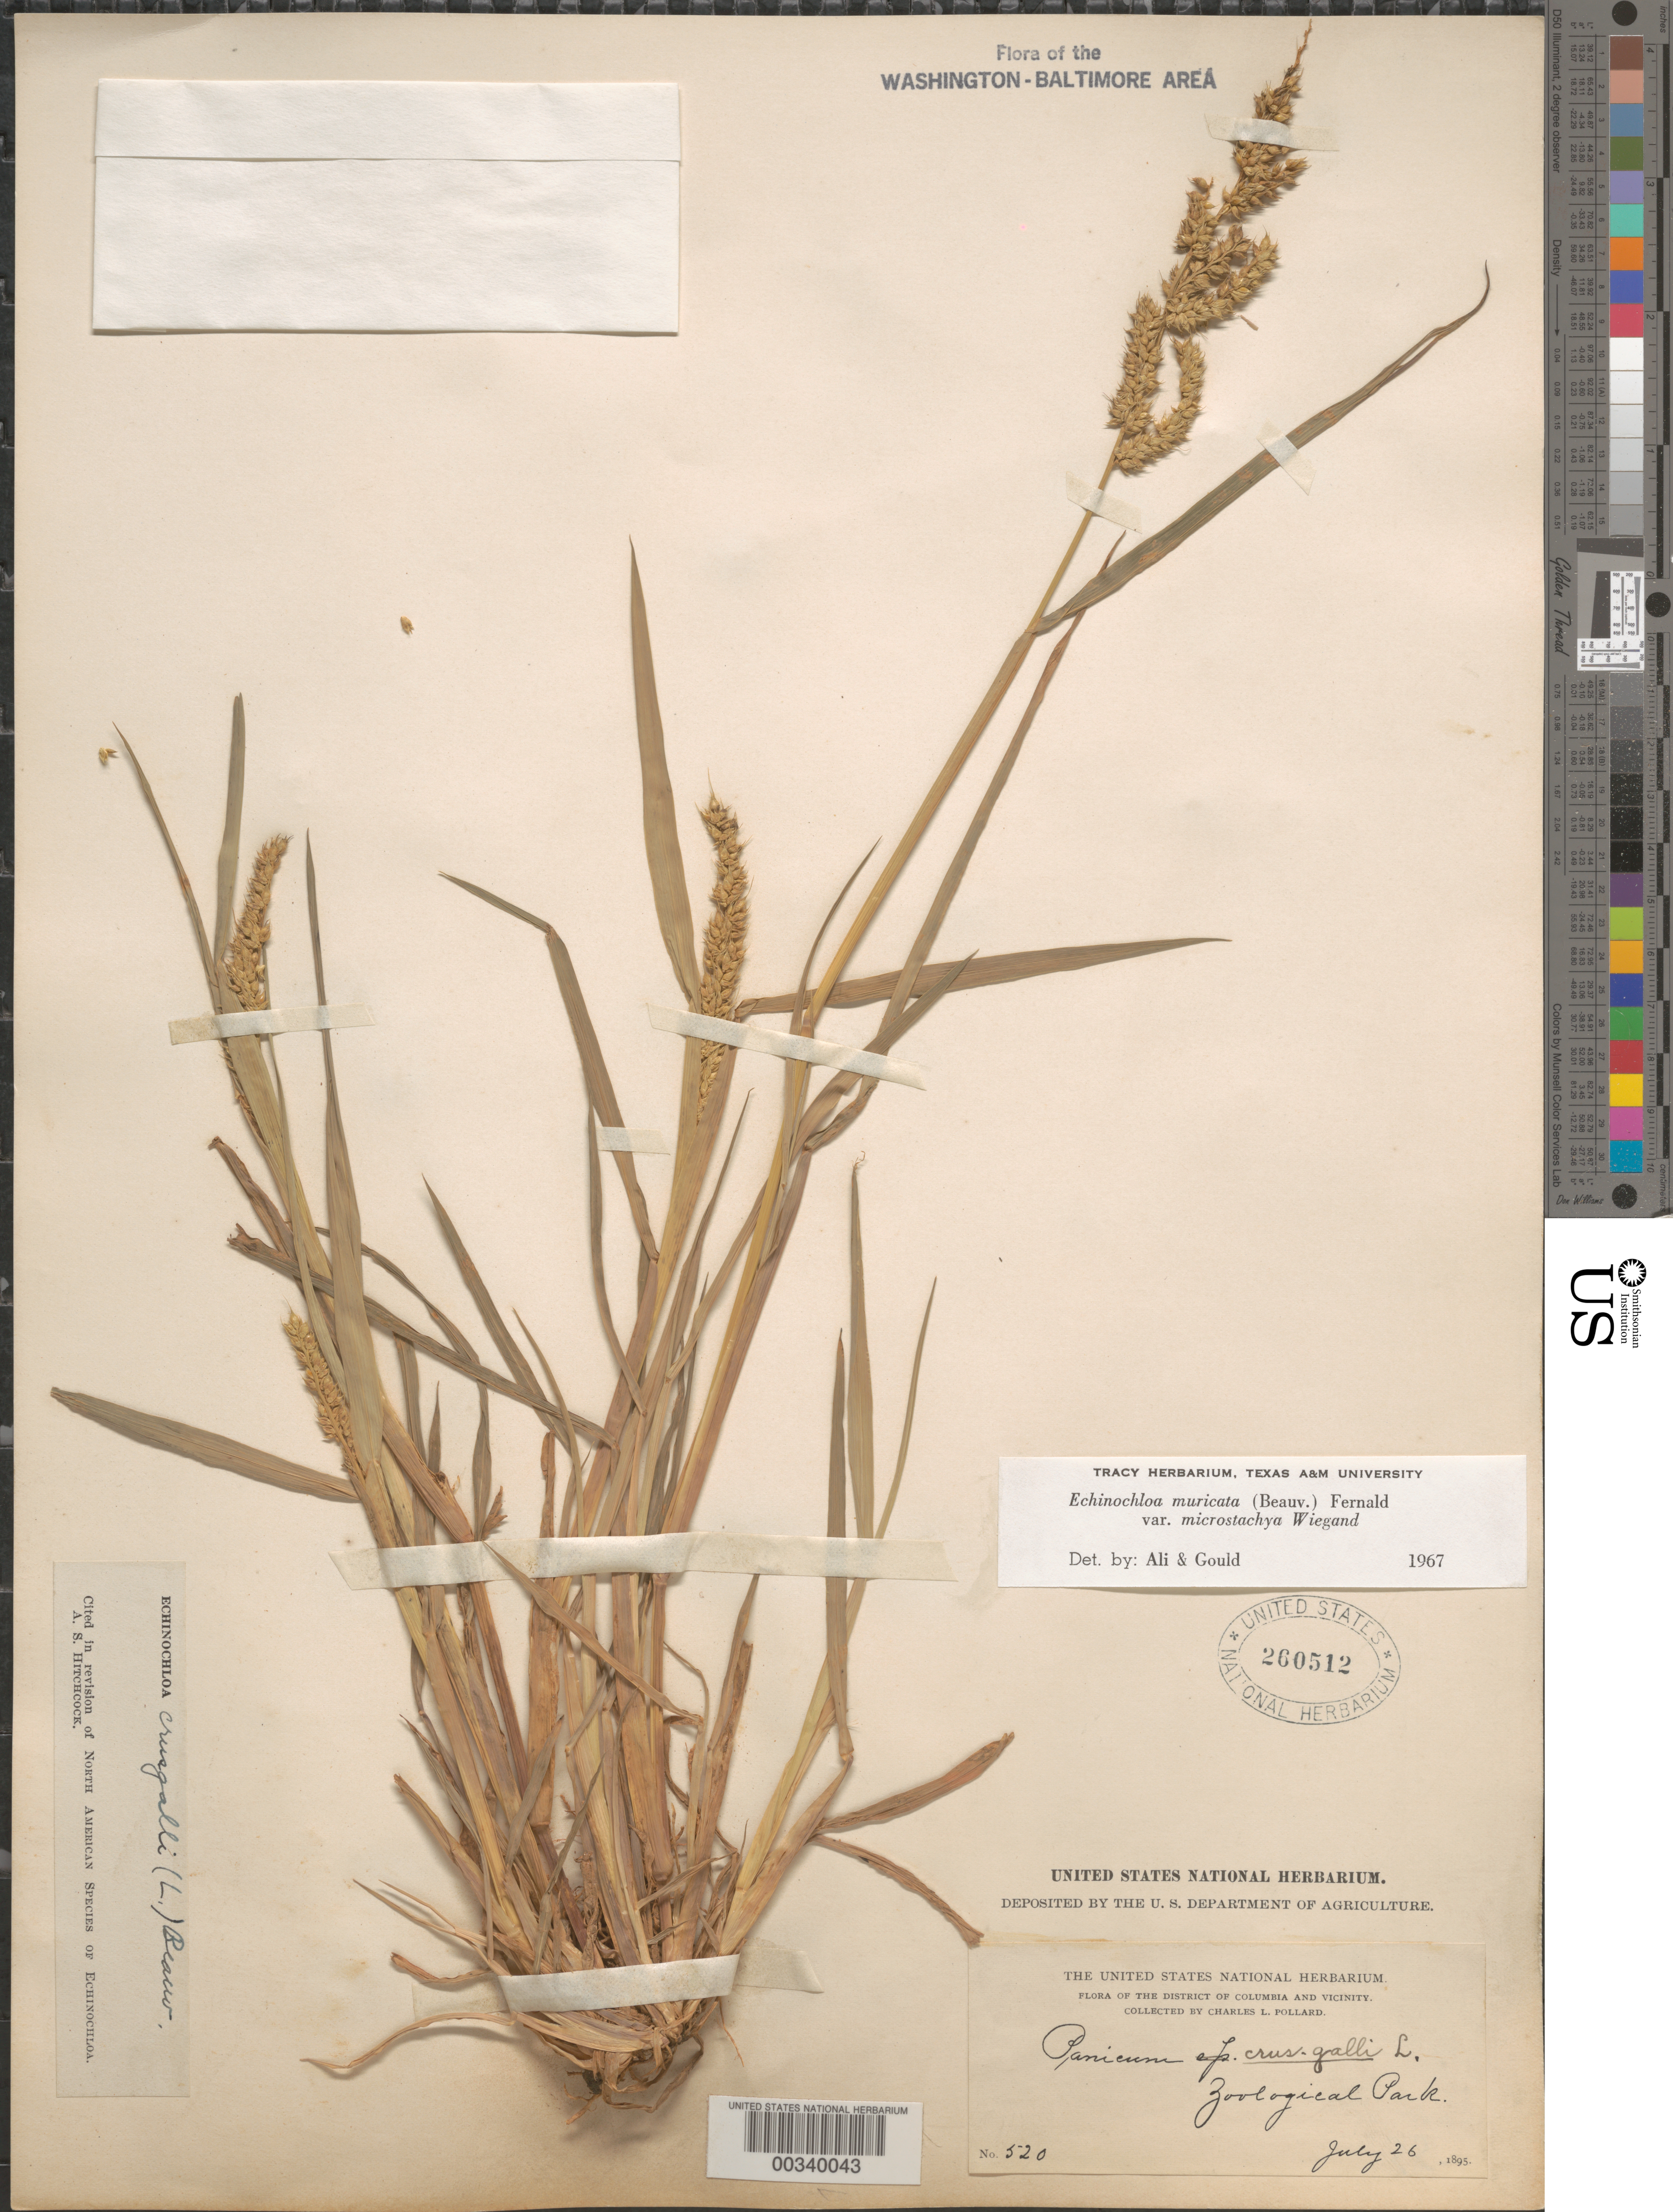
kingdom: Plantae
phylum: Tracheophyta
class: Liliopsida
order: Poales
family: Poaceae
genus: Echinochloa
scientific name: Echinochloa muricata var. microstachya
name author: Wiegand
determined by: Ali, M. A.; Gould, F. W.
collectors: C. L. Pollard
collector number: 520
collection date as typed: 26 Jul 1895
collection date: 1895-07-26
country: United States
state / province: District of Columbia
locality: Zoological Park Rock Creek Park and Vicinity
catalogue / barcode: US 260512